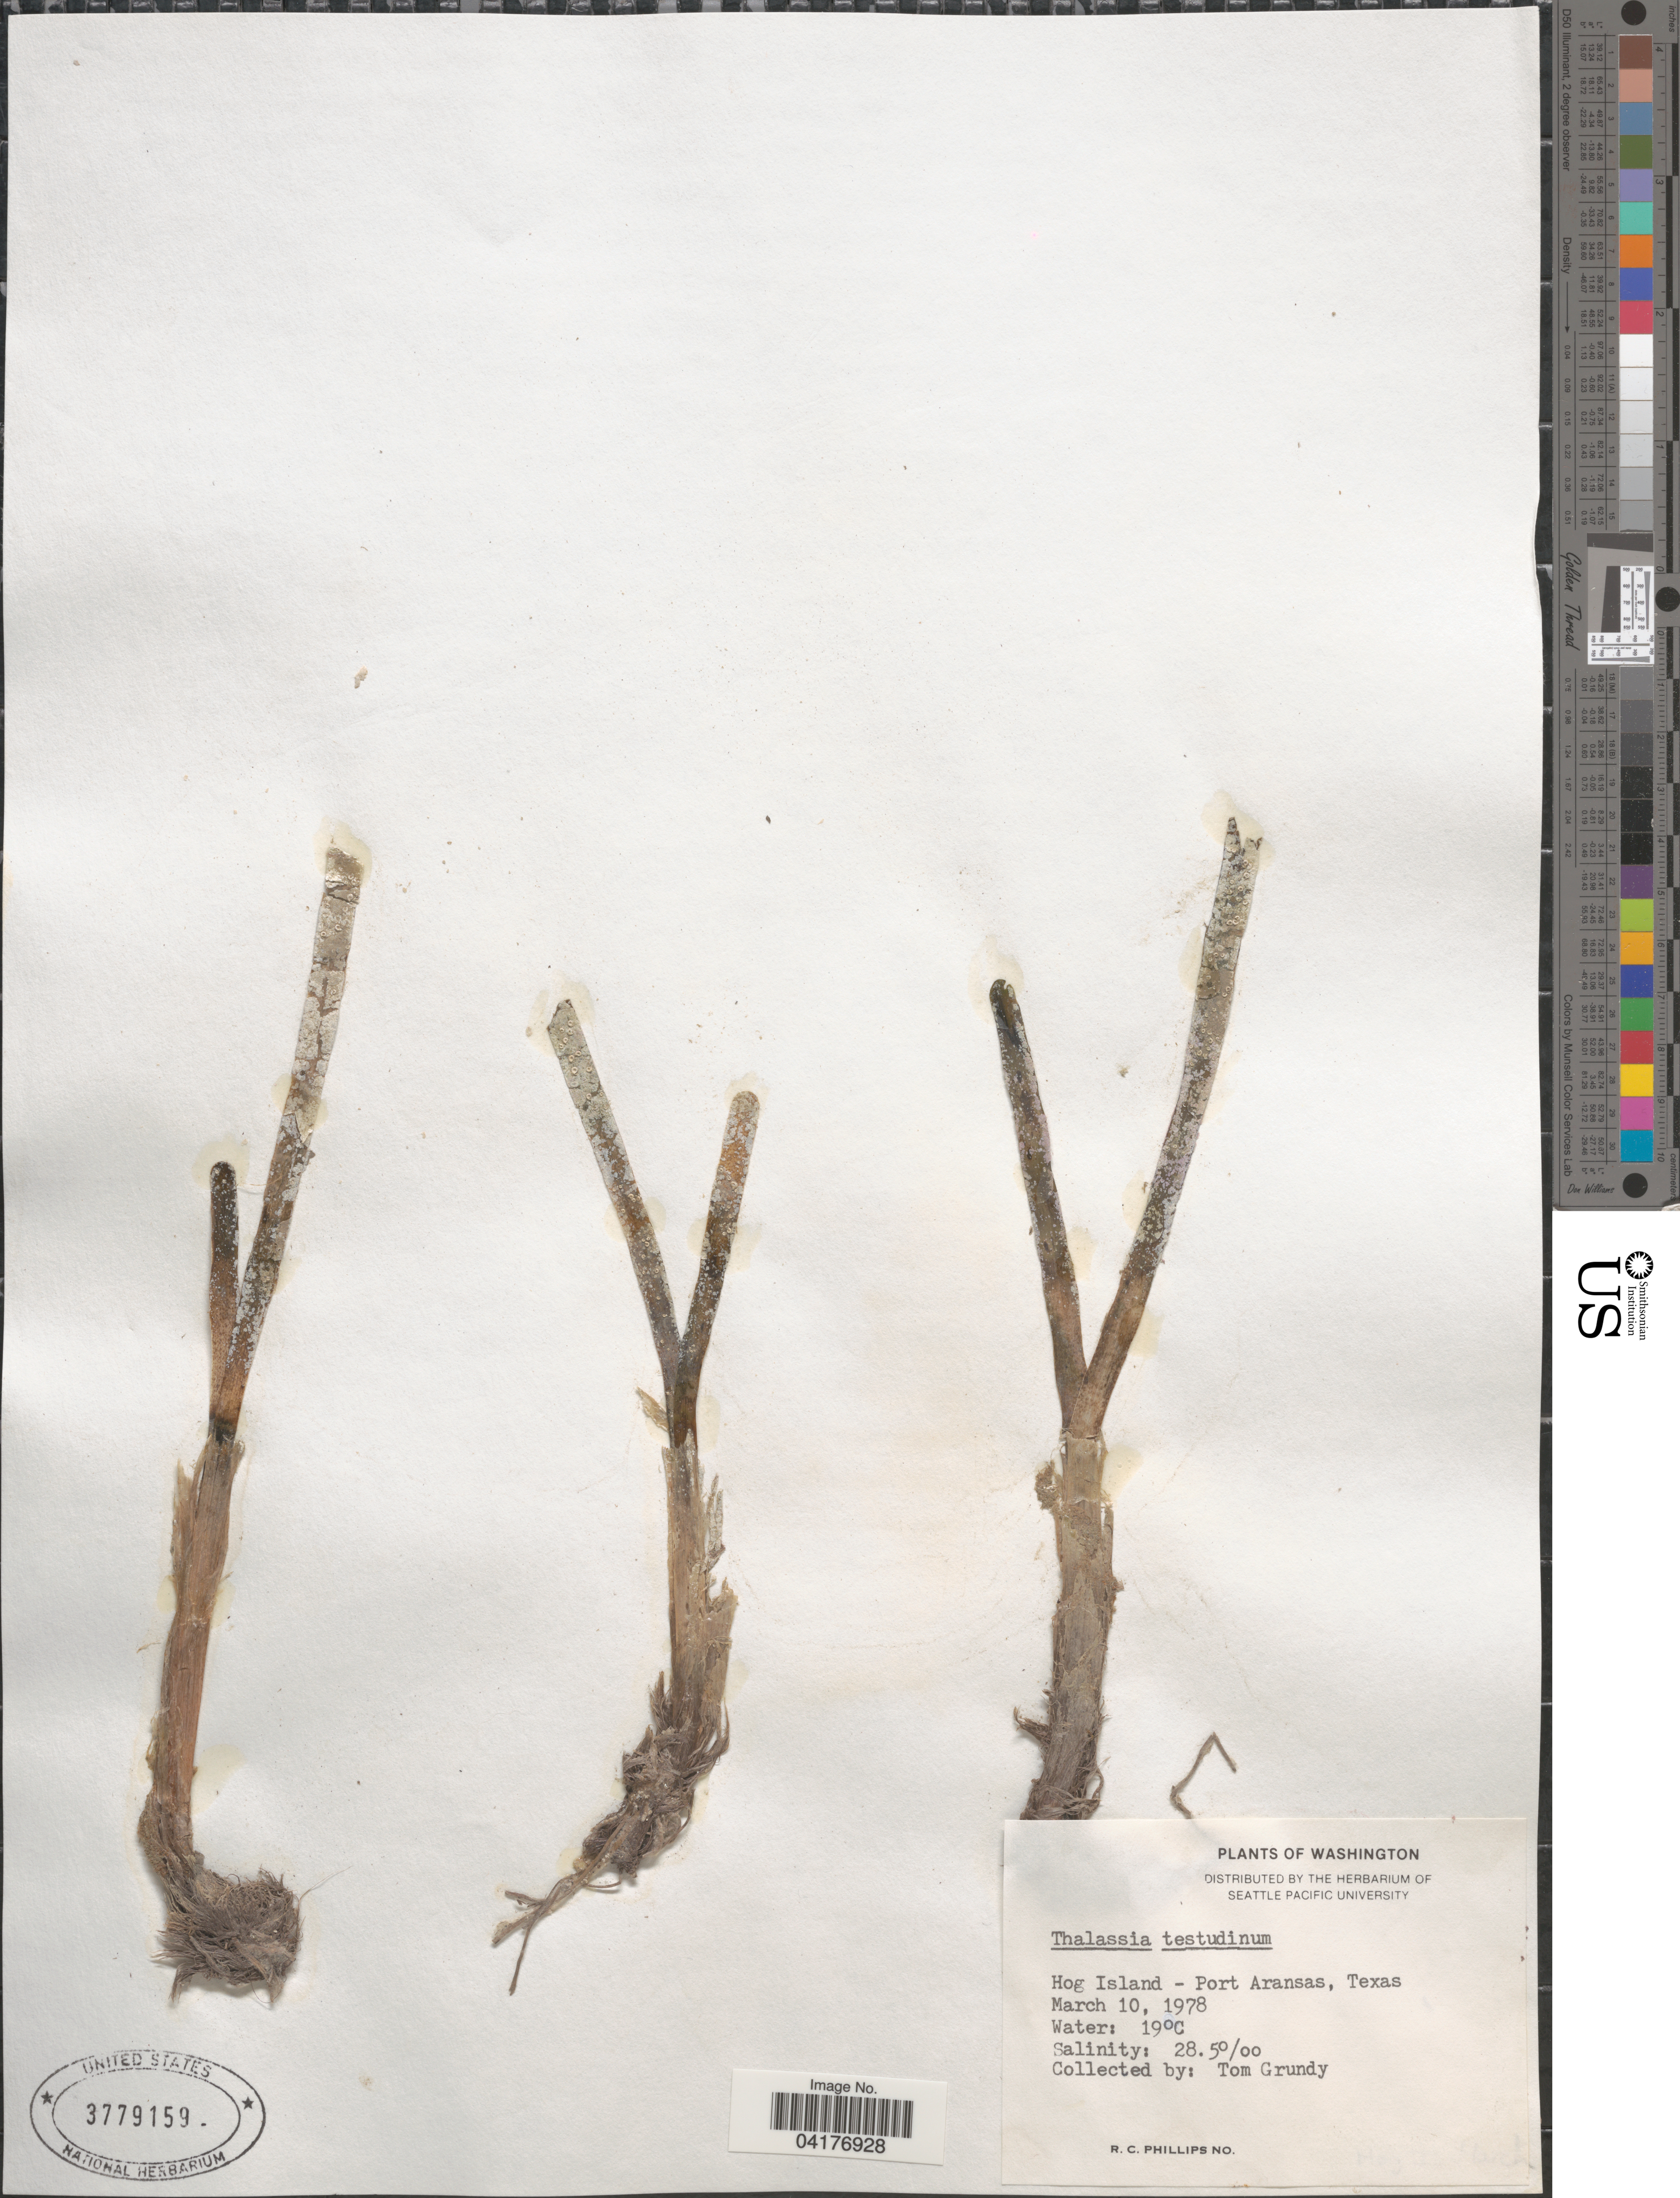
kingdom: Plantae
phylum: Tracheophyta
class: Liliopsida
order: Alismatales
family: Hydrocharitaceae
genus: Thalassia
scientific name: Thalassia testudinum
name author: Banks & Sol. ex K.D. Koenig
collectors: T. Grundy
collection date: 1978-03-10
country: United States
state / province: Texas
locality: Hog Island -- Port Aransas.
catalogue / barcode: US 3779159